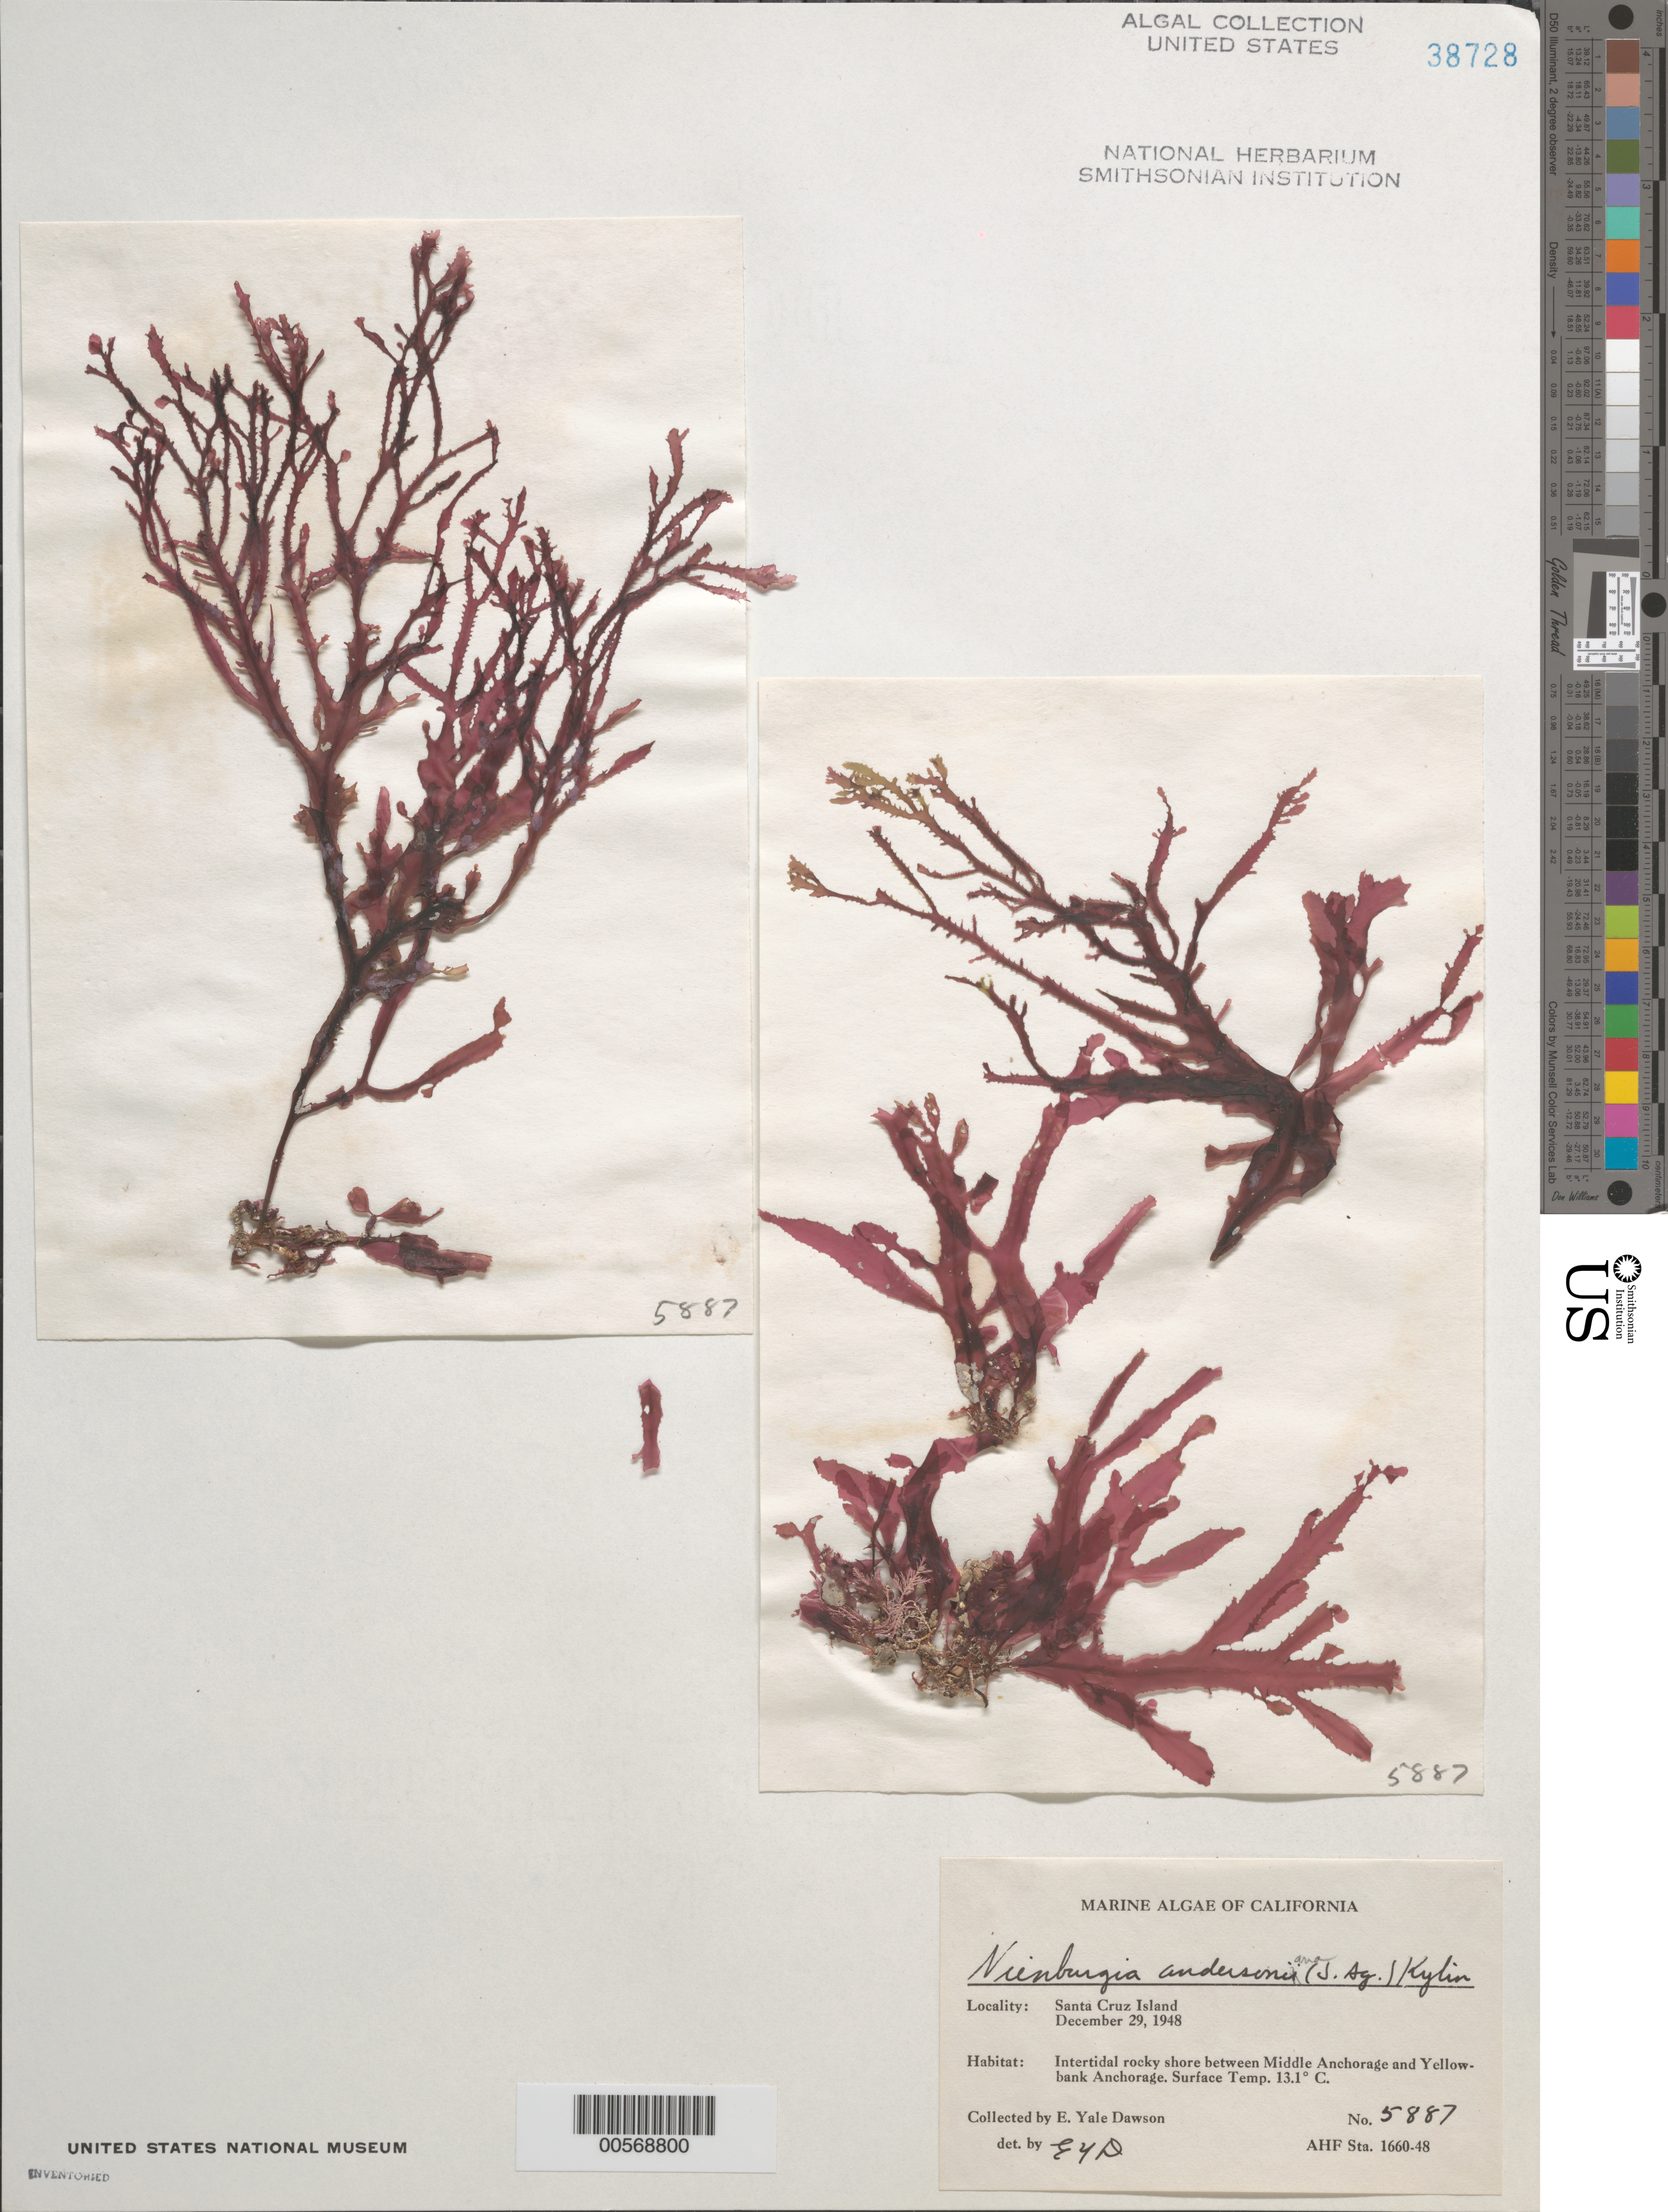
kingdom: Plantae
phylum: Rhodophyta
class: Florideophyceae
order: Ceramiales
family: Delesseriaceae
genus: Nienburgia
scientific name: Nienburgia andersoniana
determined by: Dawson, E. Y.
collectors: E. Y. Dawson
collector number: EYD 5887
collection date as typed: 29 Dec 1948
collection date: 1948-12-29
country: United States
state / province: California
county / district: Santa Barbara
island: Santa Cruz Island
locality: Between Middle Anchorage and Yellowbank Anchorage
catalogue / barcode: US 38728